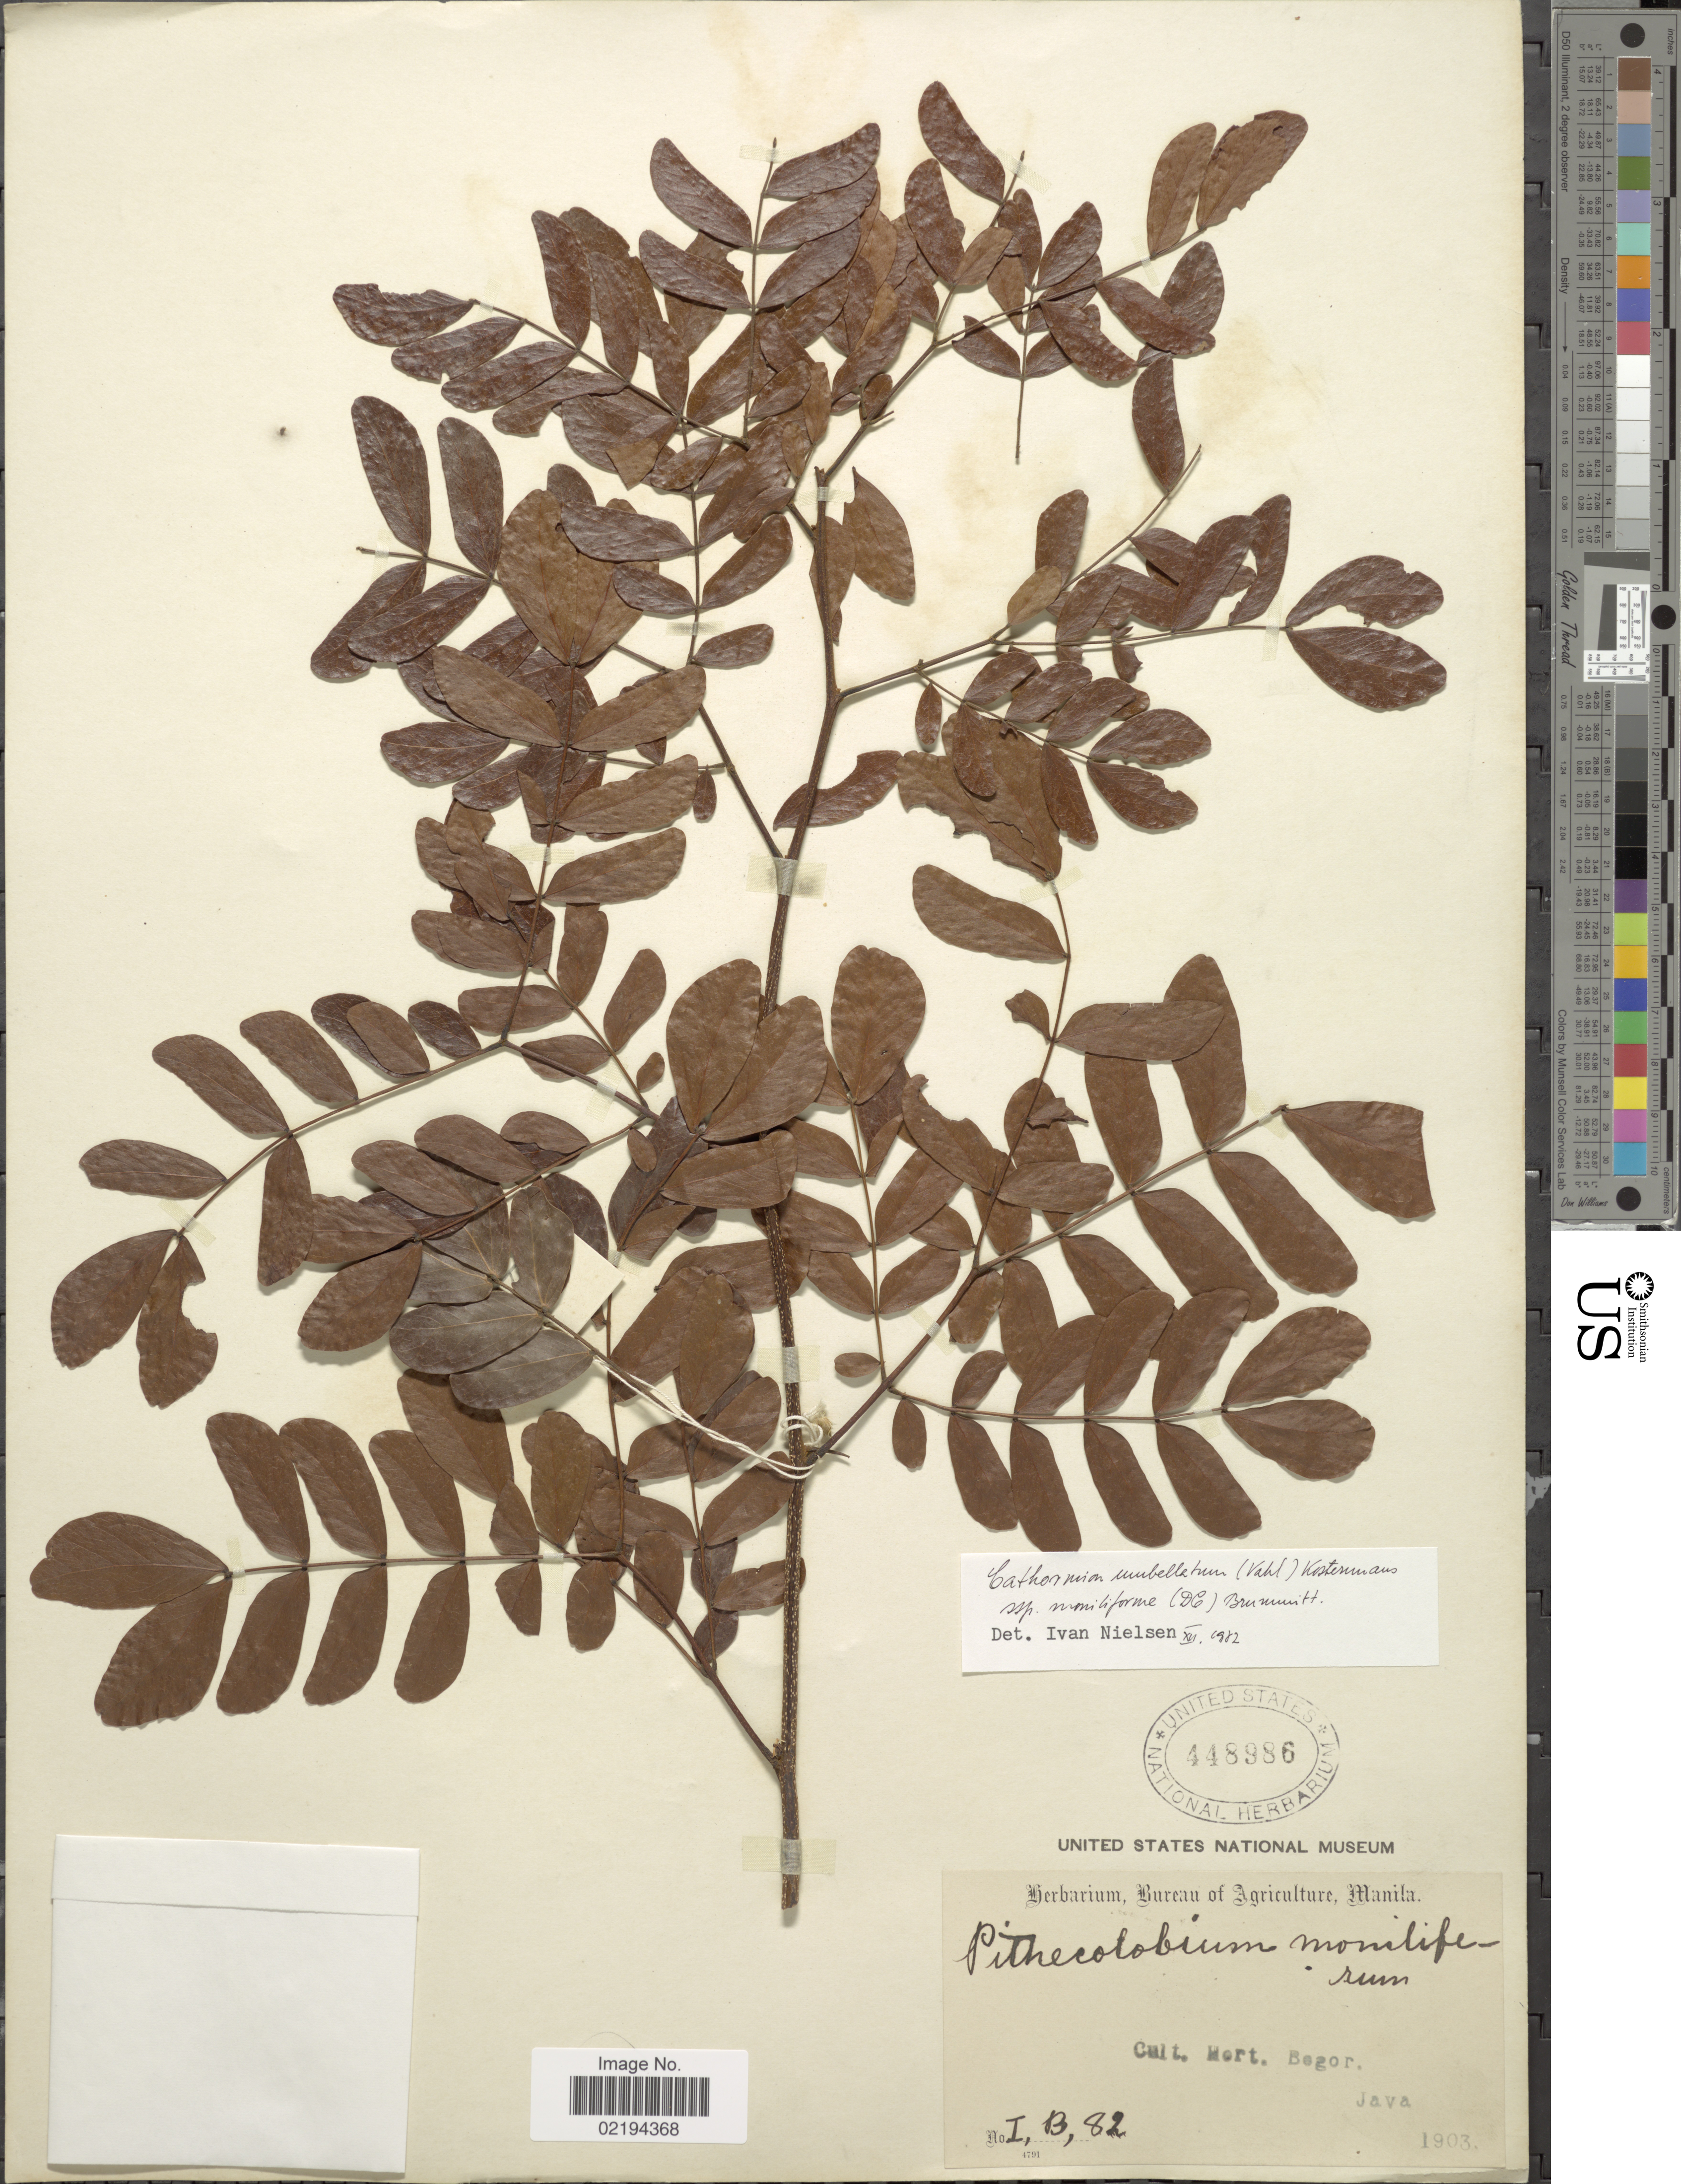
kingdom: Plantae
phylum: Tracheophyta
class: Magnoliopsida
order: Fabales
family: Fabaceae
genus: Albizia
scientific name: Albizia moniliforme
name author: (DC.) F. Muell.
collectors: ex Herb. Bur. Agric. Manila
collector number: I, B, 82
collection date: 1903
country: Indonesia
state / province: Java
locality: Cult. Hort. Begor.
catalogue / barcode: US 448986